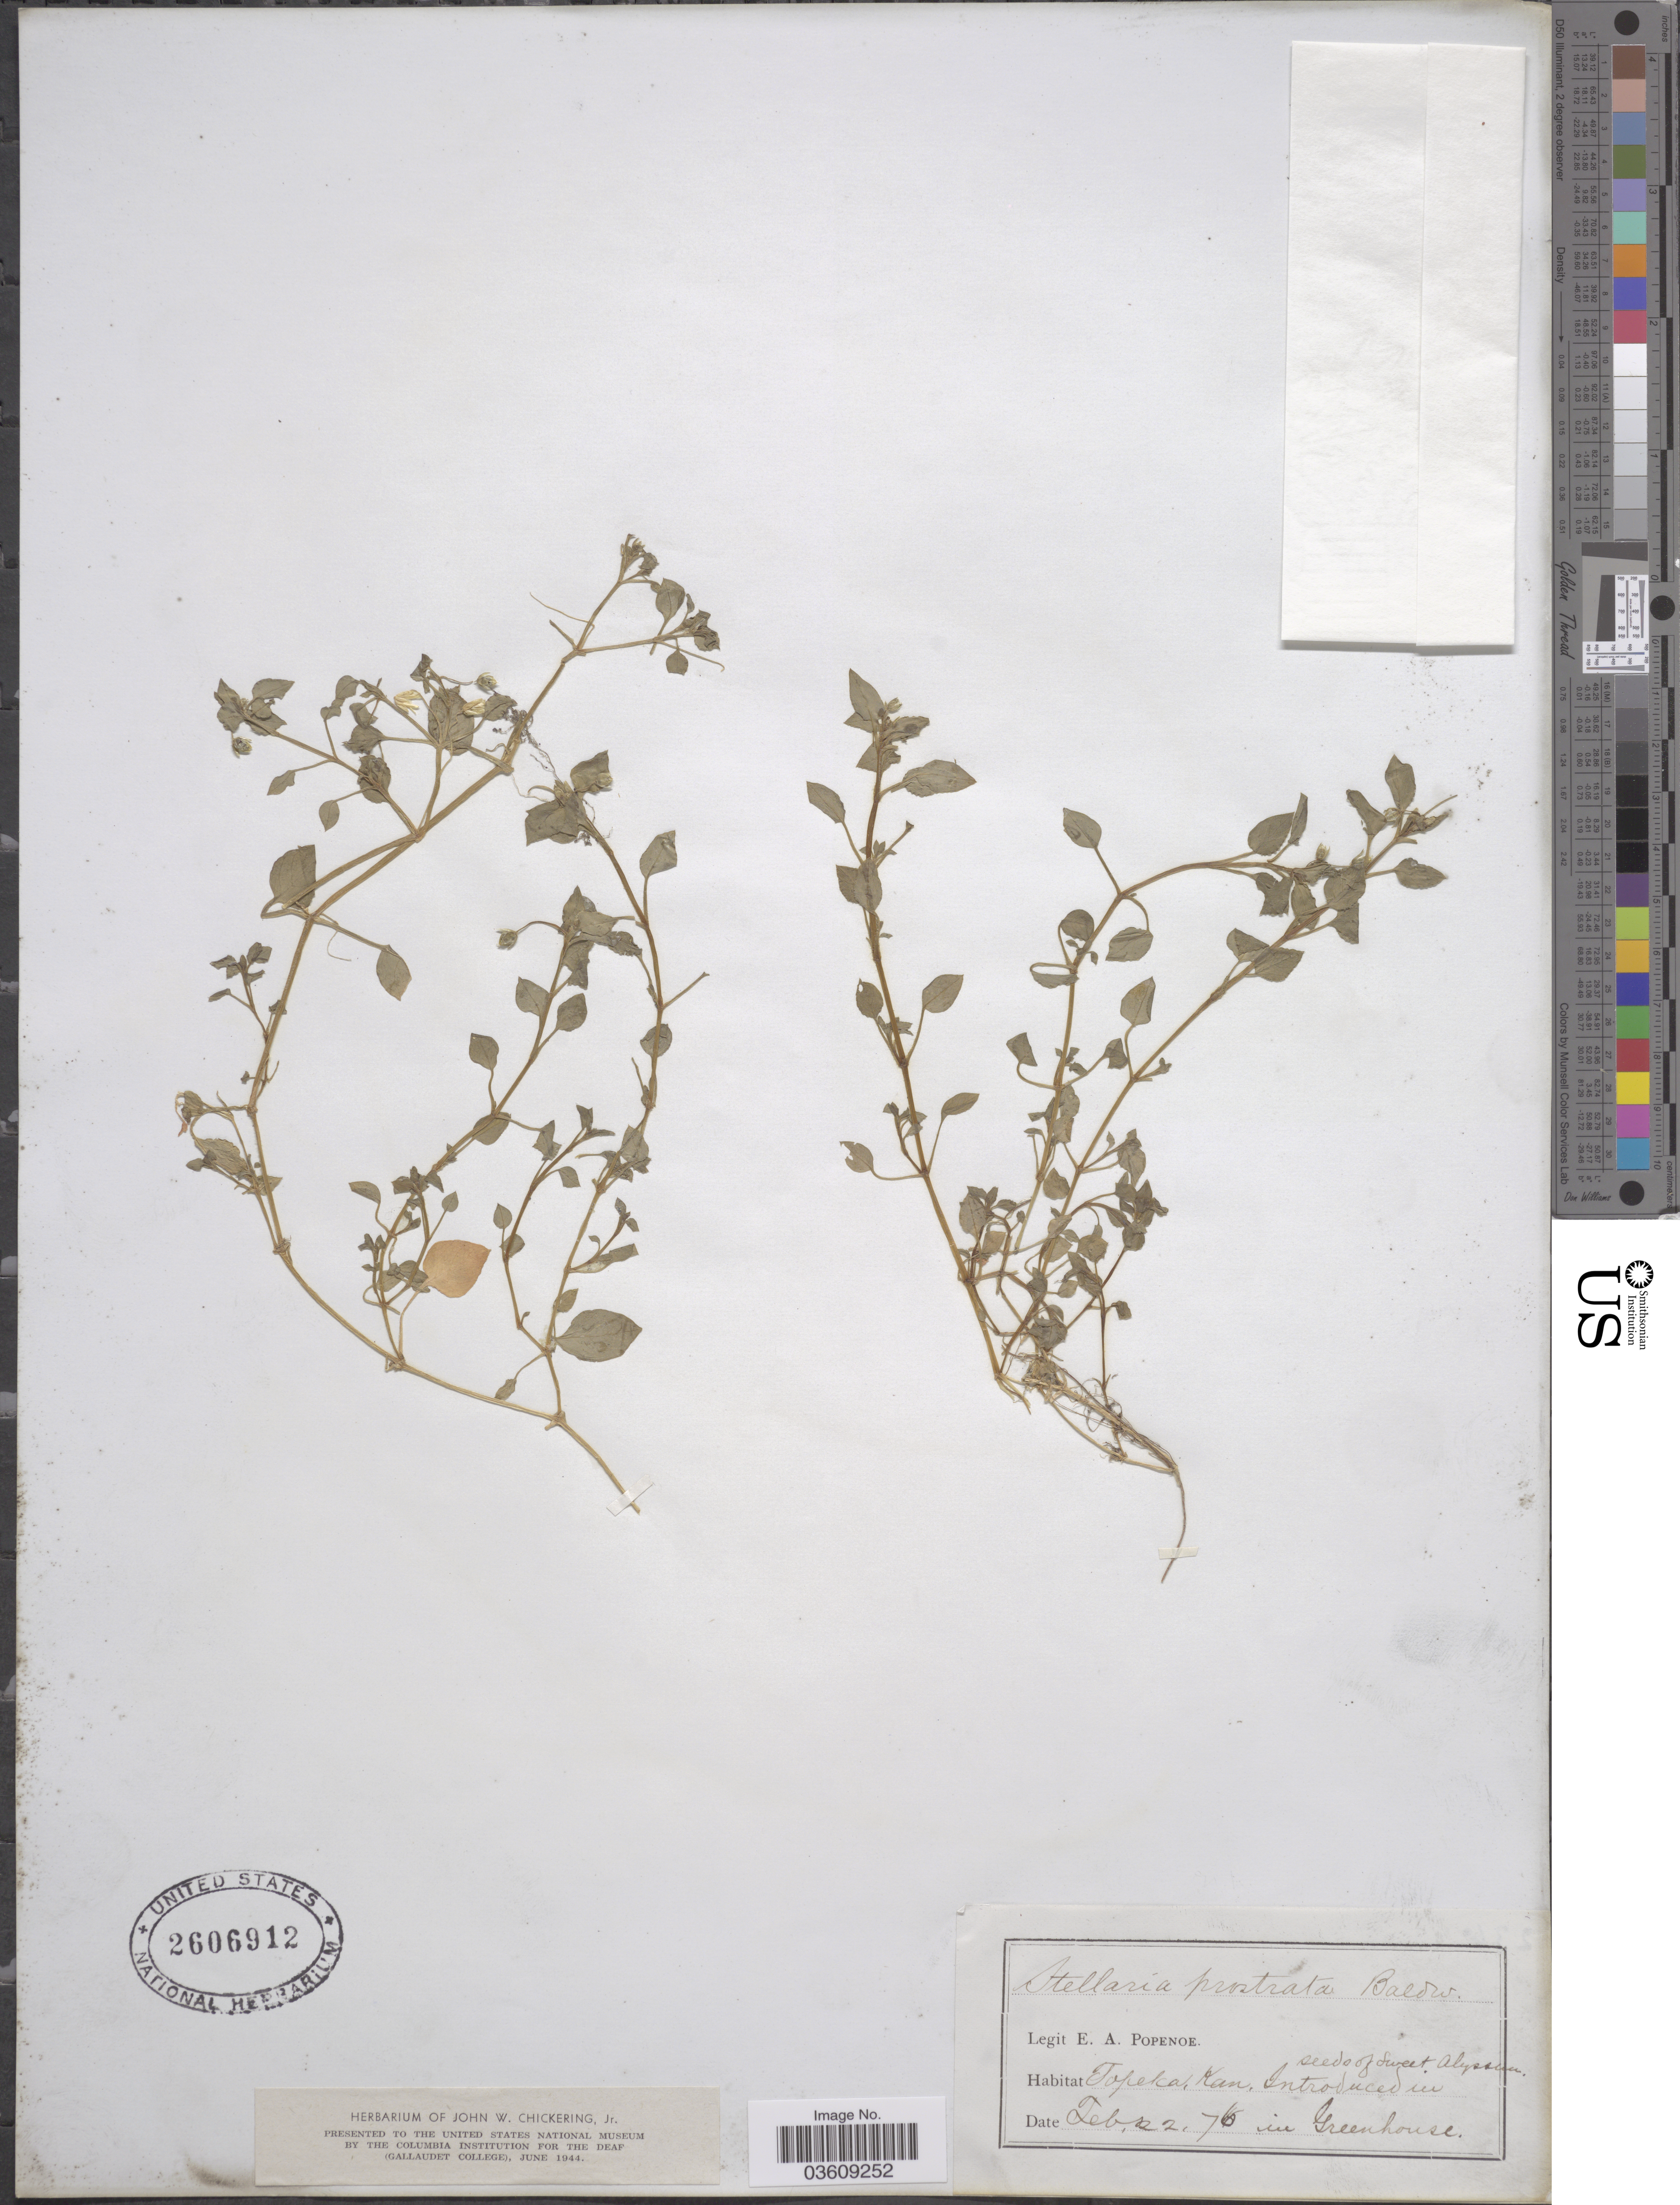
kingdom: Plantae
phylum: Tracheophyta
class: Magnoliopsida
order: Caryophyllales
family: Caryophyllaceae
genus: Stellaria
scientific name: Stellaria media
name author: (L.) Vill.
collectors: E. A. Popenoe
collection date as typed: Transcribed d/m/y: 22/2/76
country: United States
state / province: Kansas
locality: Topeka.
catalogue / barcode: US 2606912